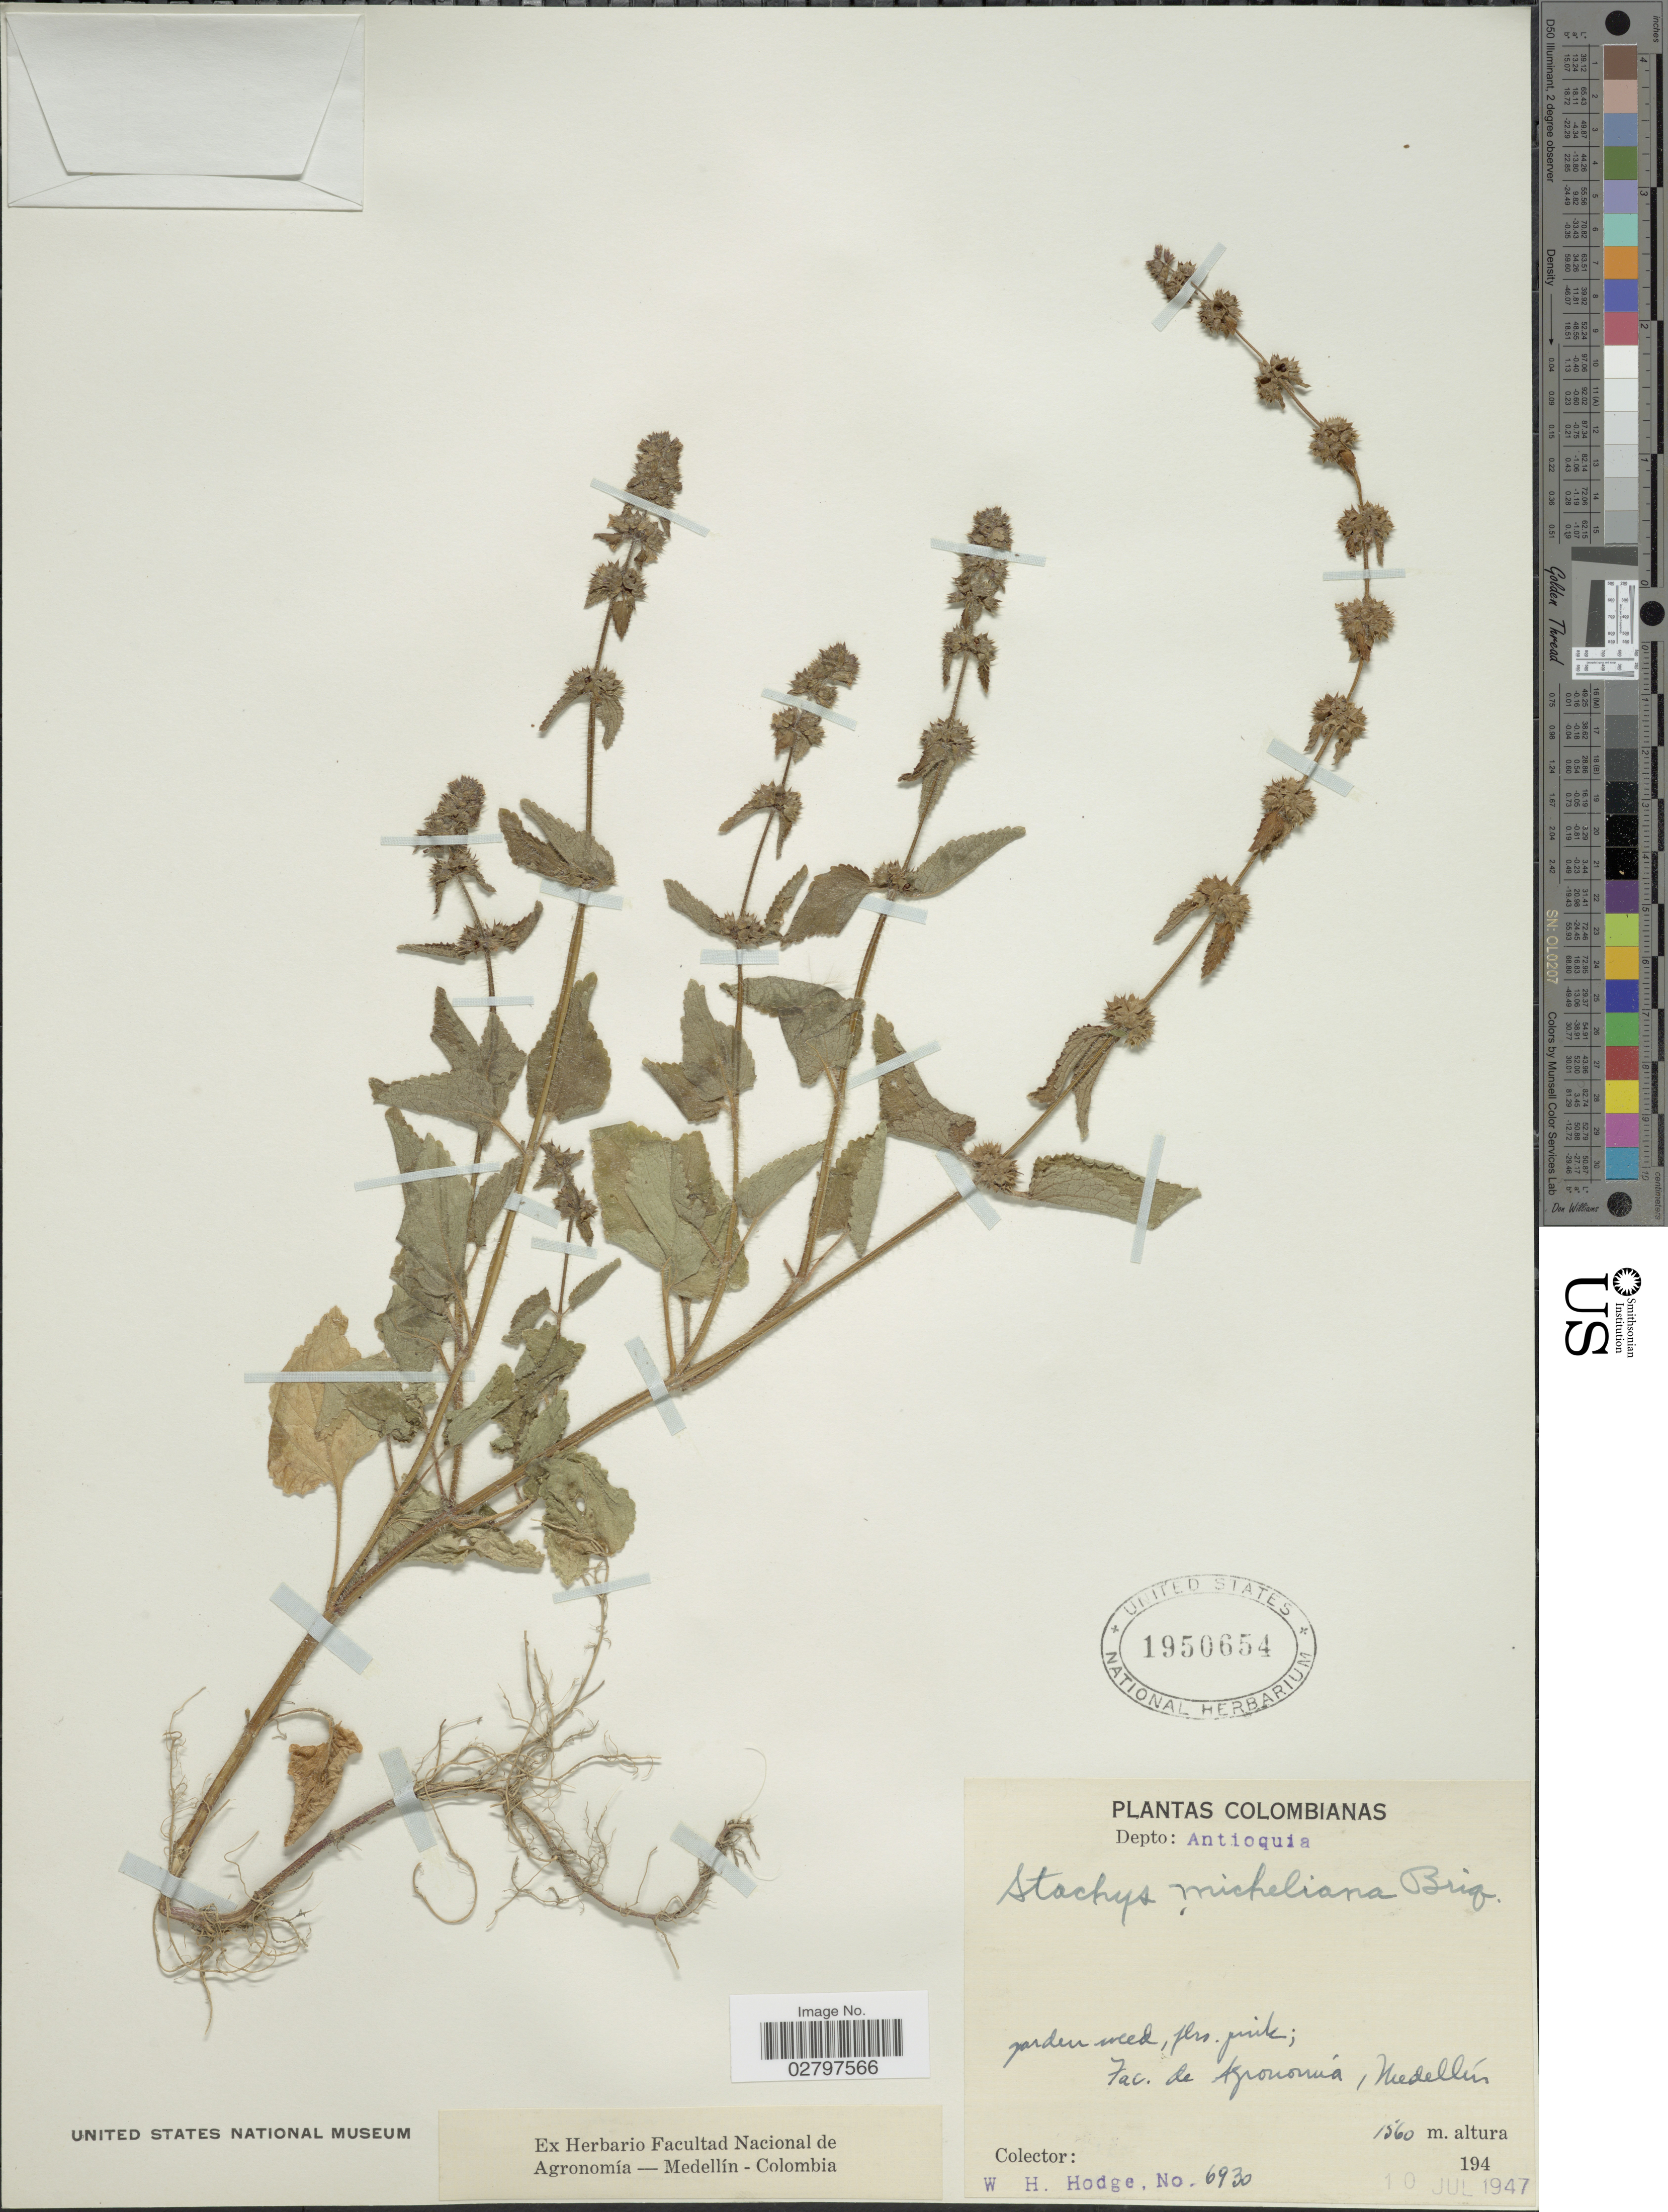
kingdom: Plantae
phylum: Tracheophyta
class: Magnoliopsida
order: Lamiales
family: Lamiaceae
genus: Stachys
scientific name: Stachys micheliana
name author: Briq. ex Micheli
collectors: W. Hodge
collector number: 6930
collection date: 1947-07-10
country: Colombia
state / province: Antioquia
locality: Depto: Antioquia, Fac. de Agronomia, Medellín.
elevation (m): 1560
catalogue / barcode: US 1950654